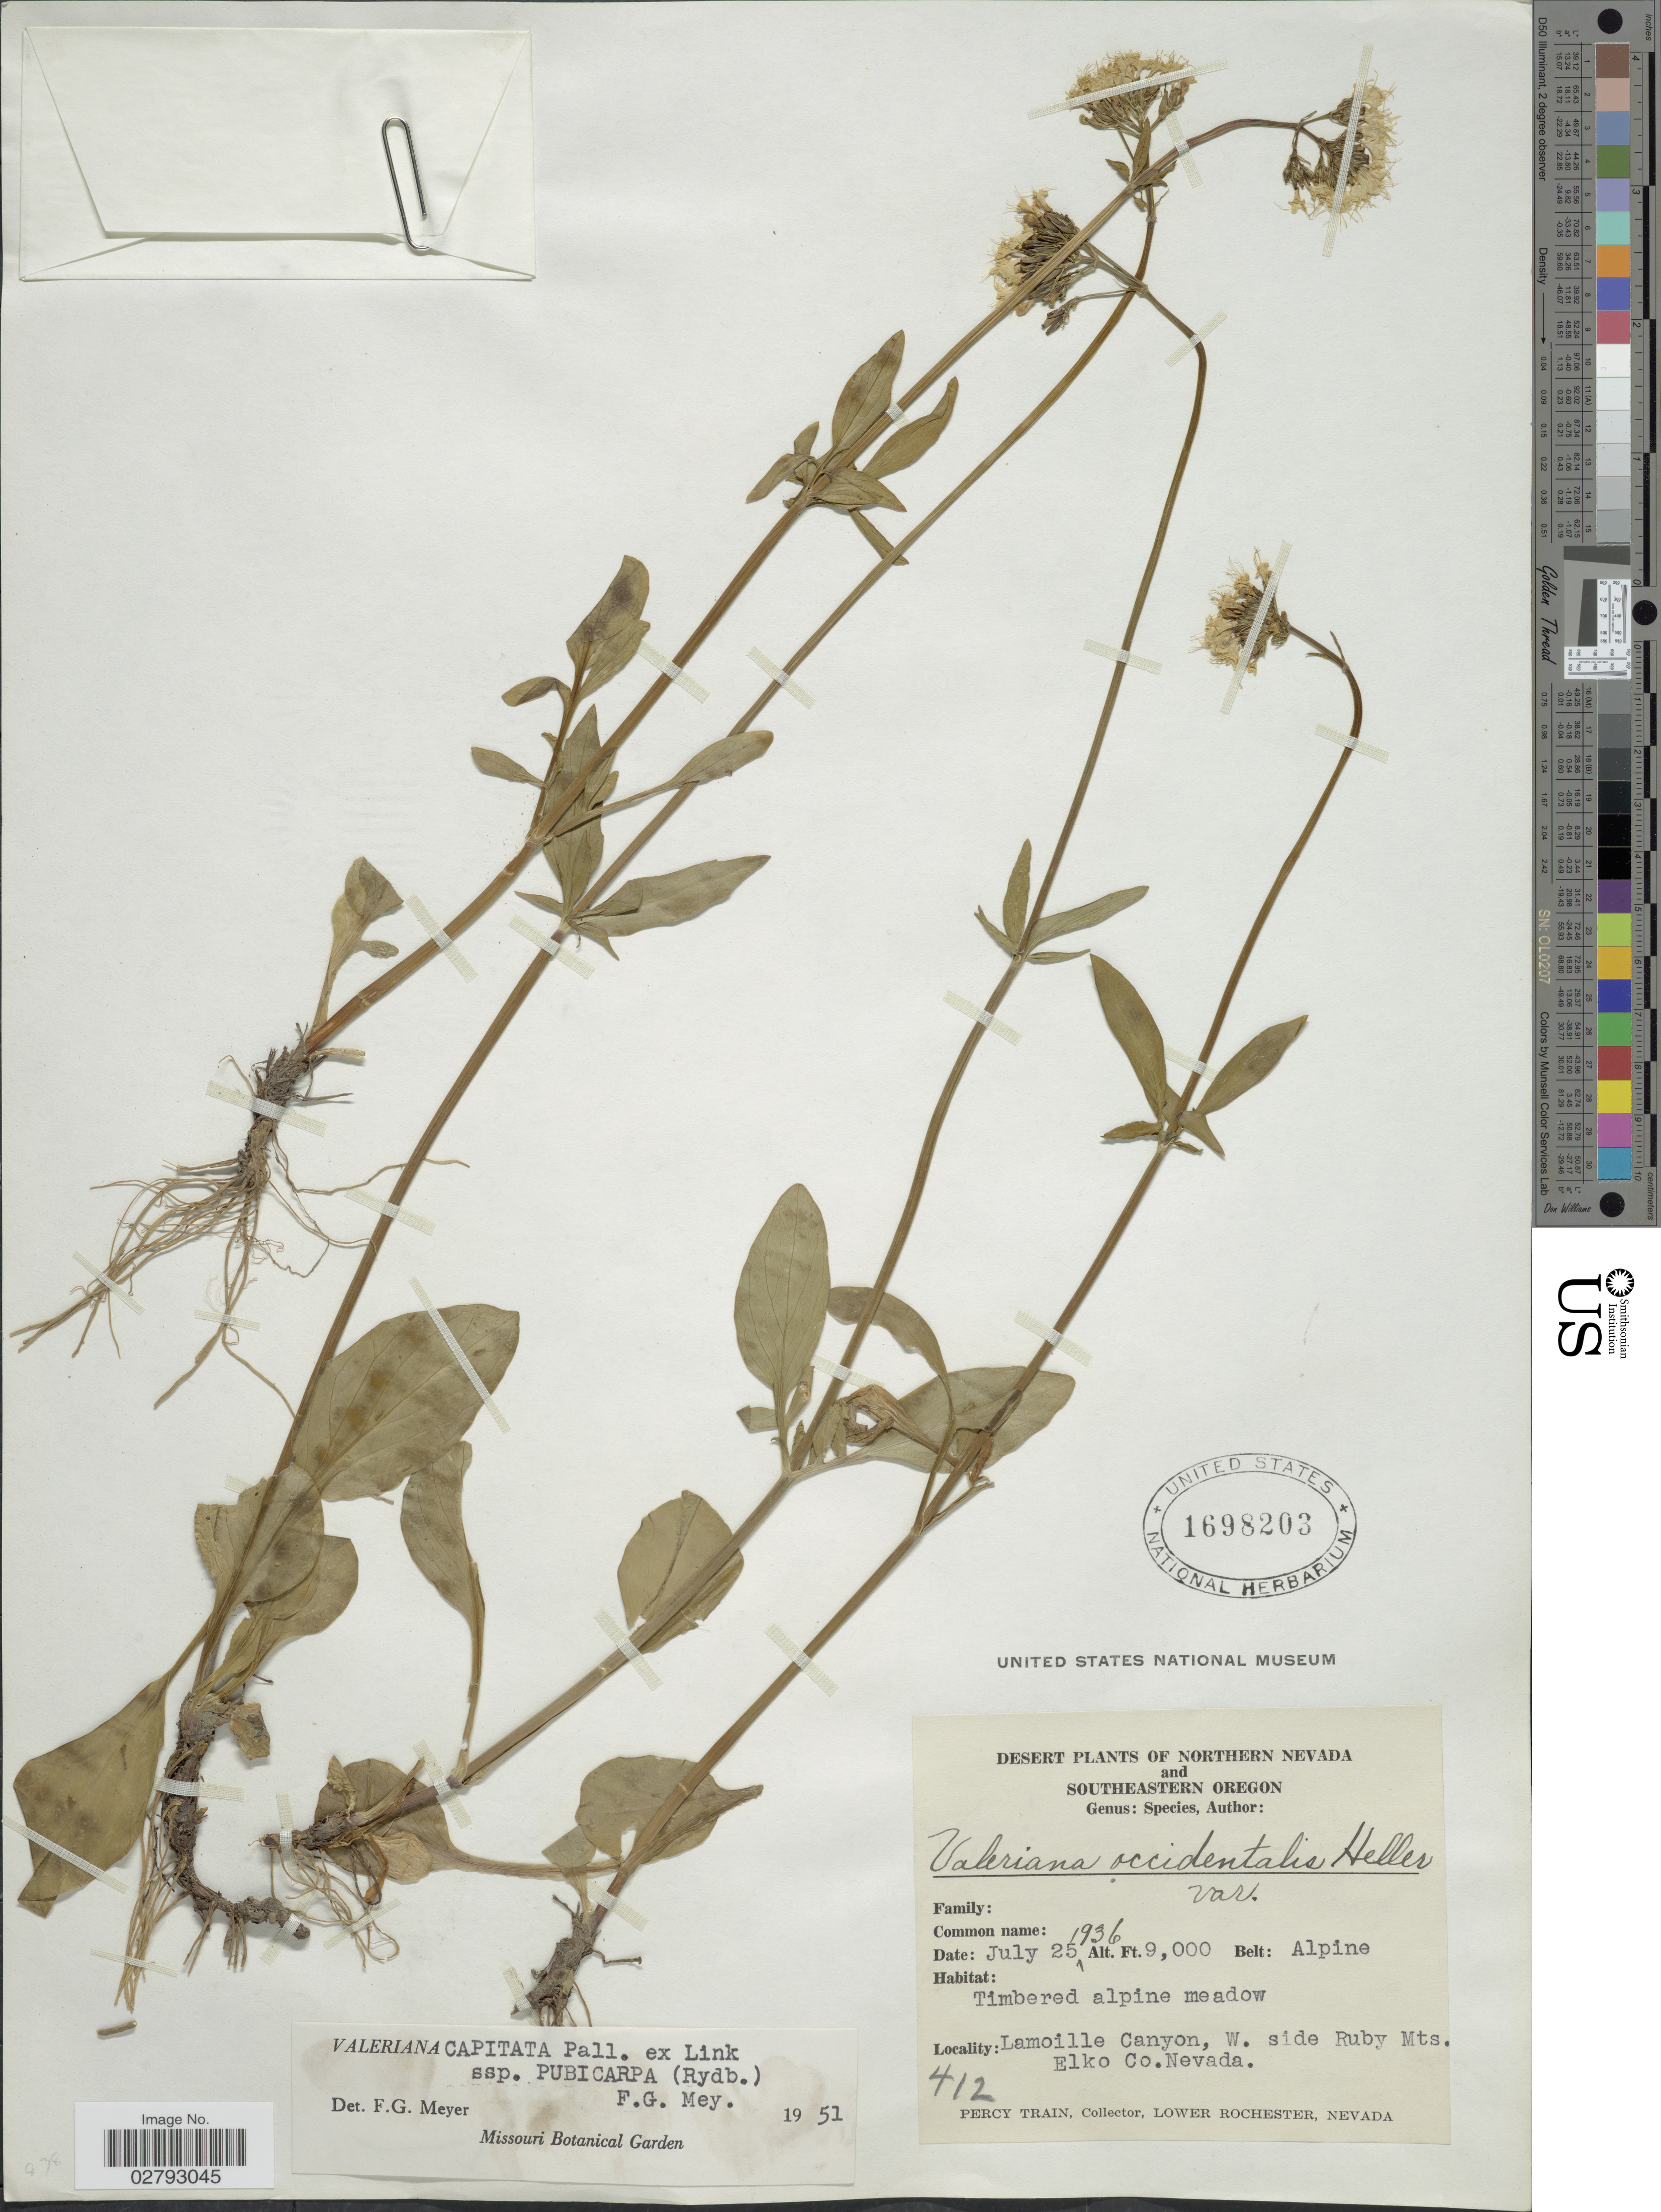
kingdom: Plantae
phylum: Tracheophyta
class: Magnoliopsida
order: Dipsacales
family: Caprifoliaceae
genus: Valeriana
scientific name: Valeriana capitata subsp. pubicarpa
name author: (Rydb.) F.G. Mey.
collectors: P. Train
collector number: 412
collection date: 1936-07-25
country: United States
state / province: Nevada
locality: Northern Nevada. Lamoille Canyon, W. side Ruby Mts., Elko Co.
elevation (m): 2743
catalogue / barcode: US 1698203